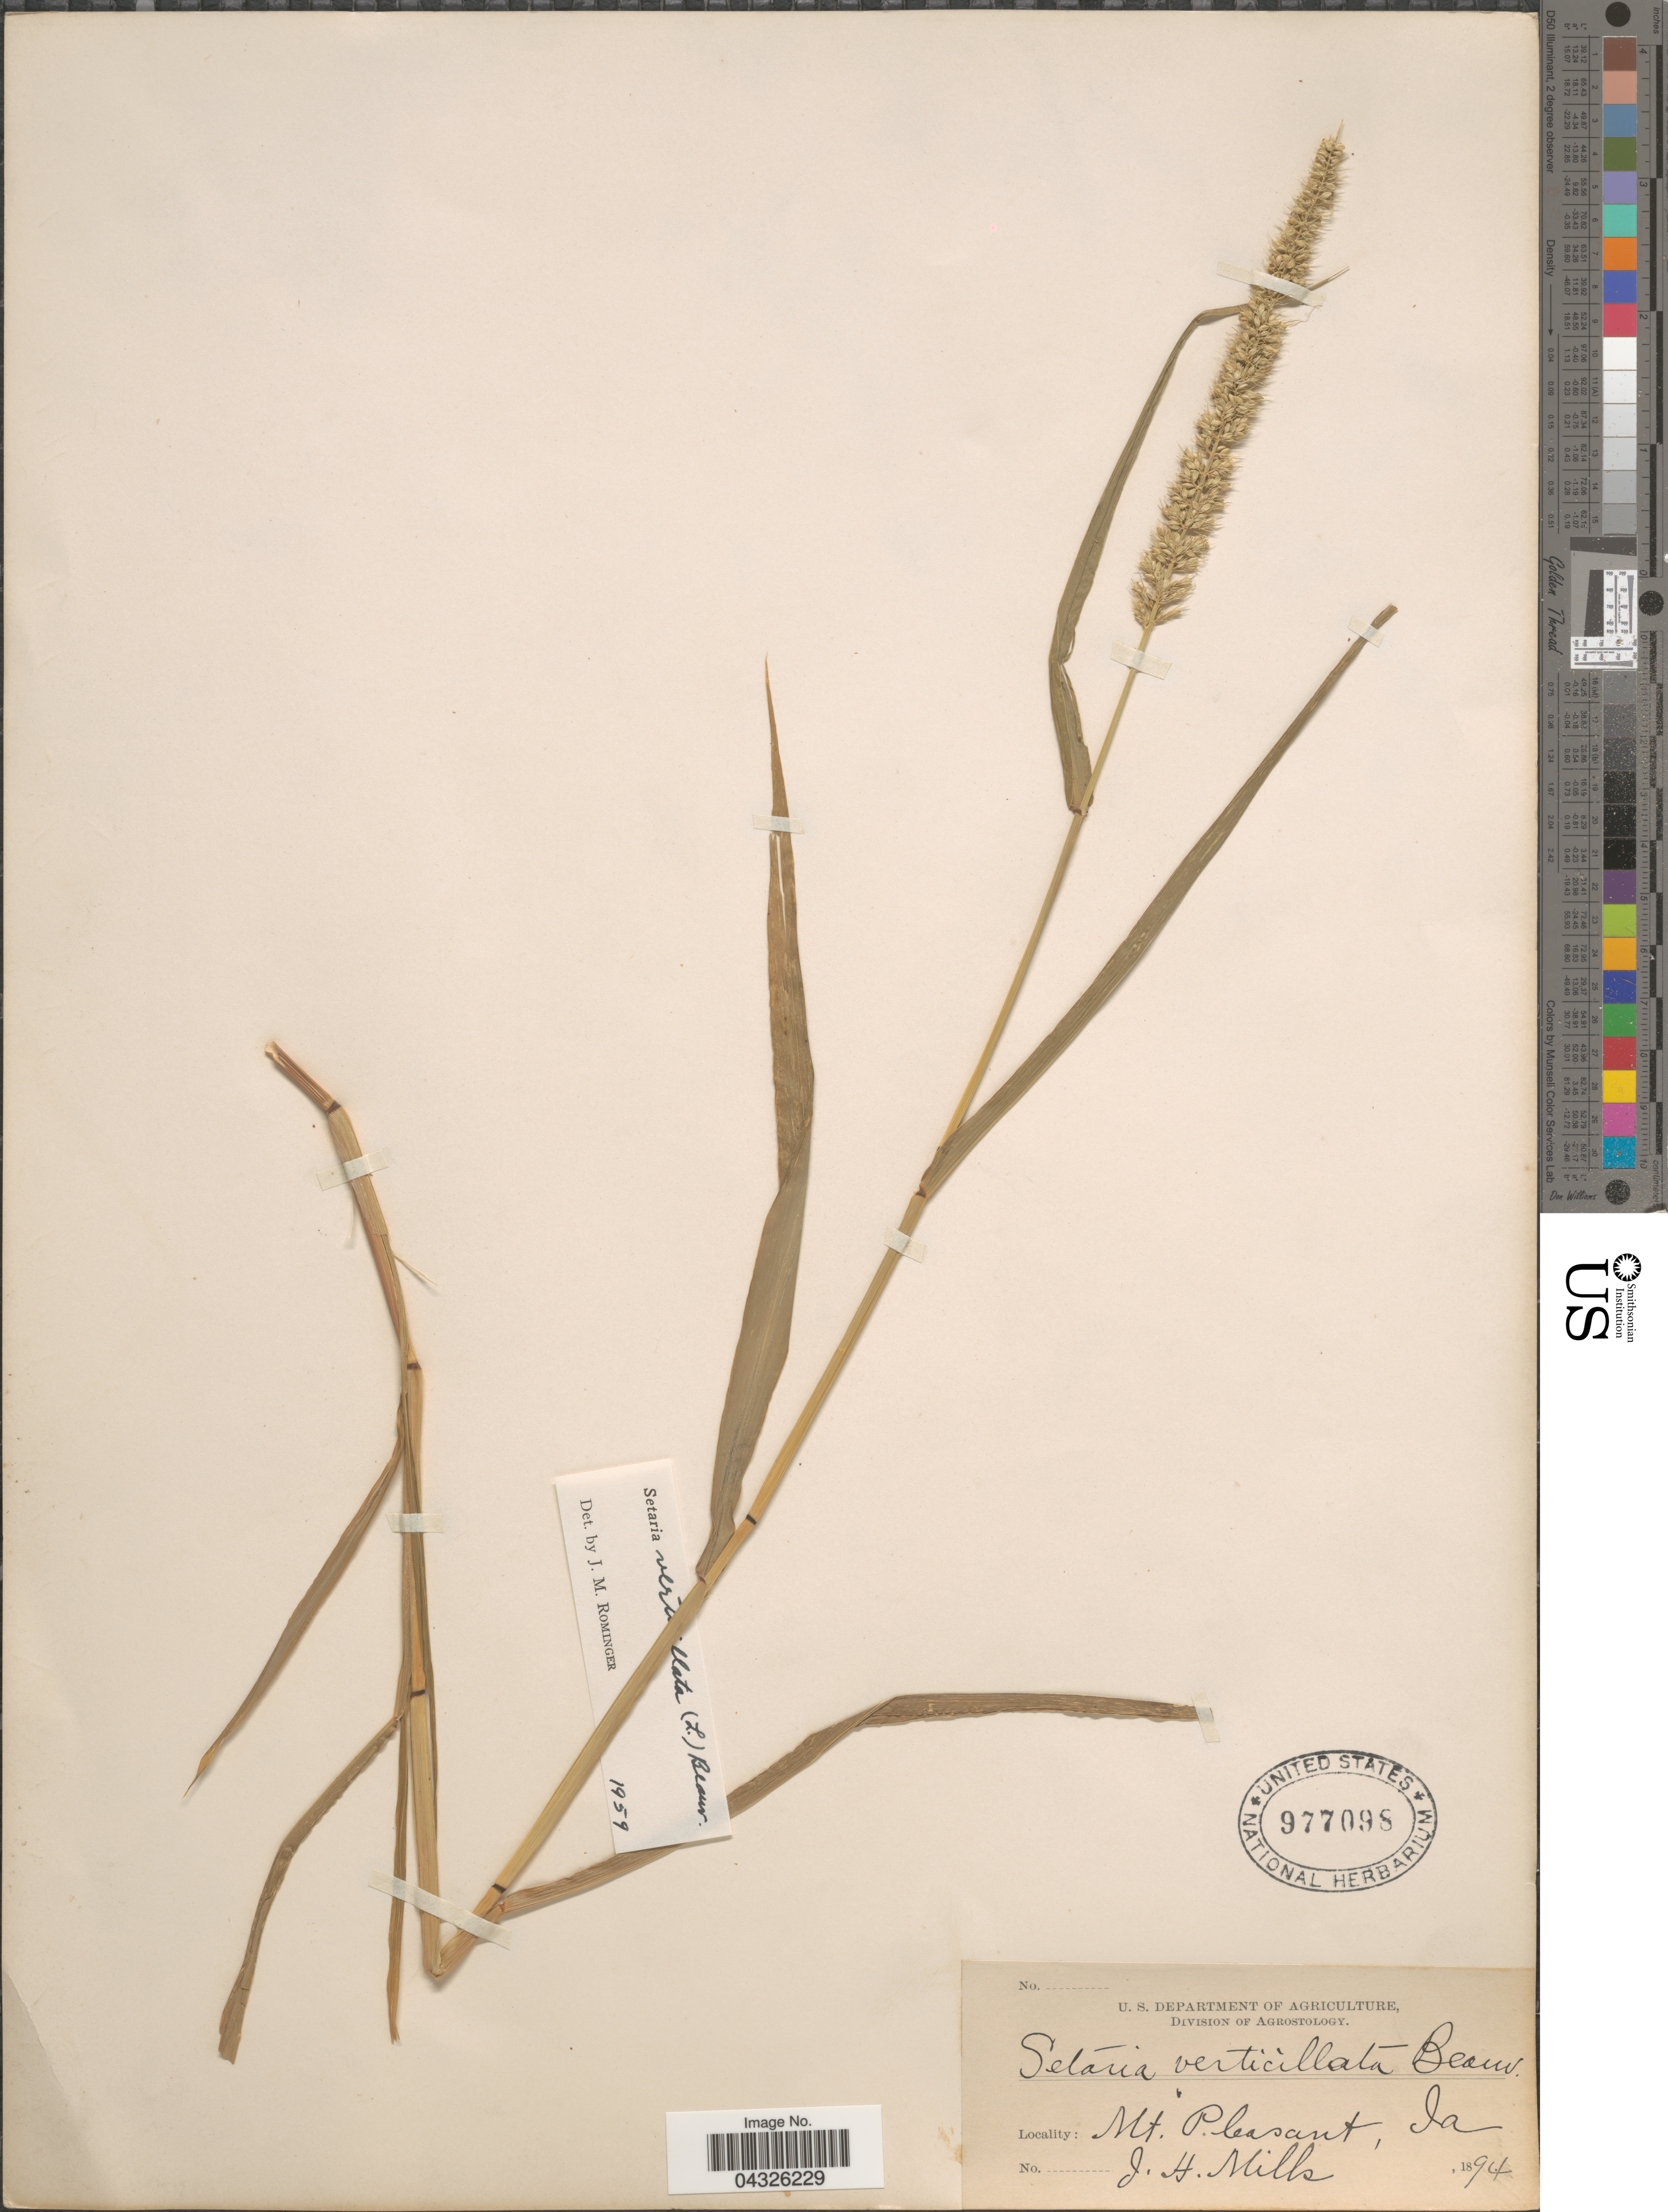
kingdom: Plantae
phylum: Tracheophyta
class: Liliopsida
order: Poales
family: Poaceae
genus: Setaria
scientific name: Setaria verticillata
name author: (L.) P. Beauv.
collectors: J. Mills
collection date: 1894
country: United States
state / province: Iowa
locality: Mt. Pleasant.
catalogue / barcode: US 977098